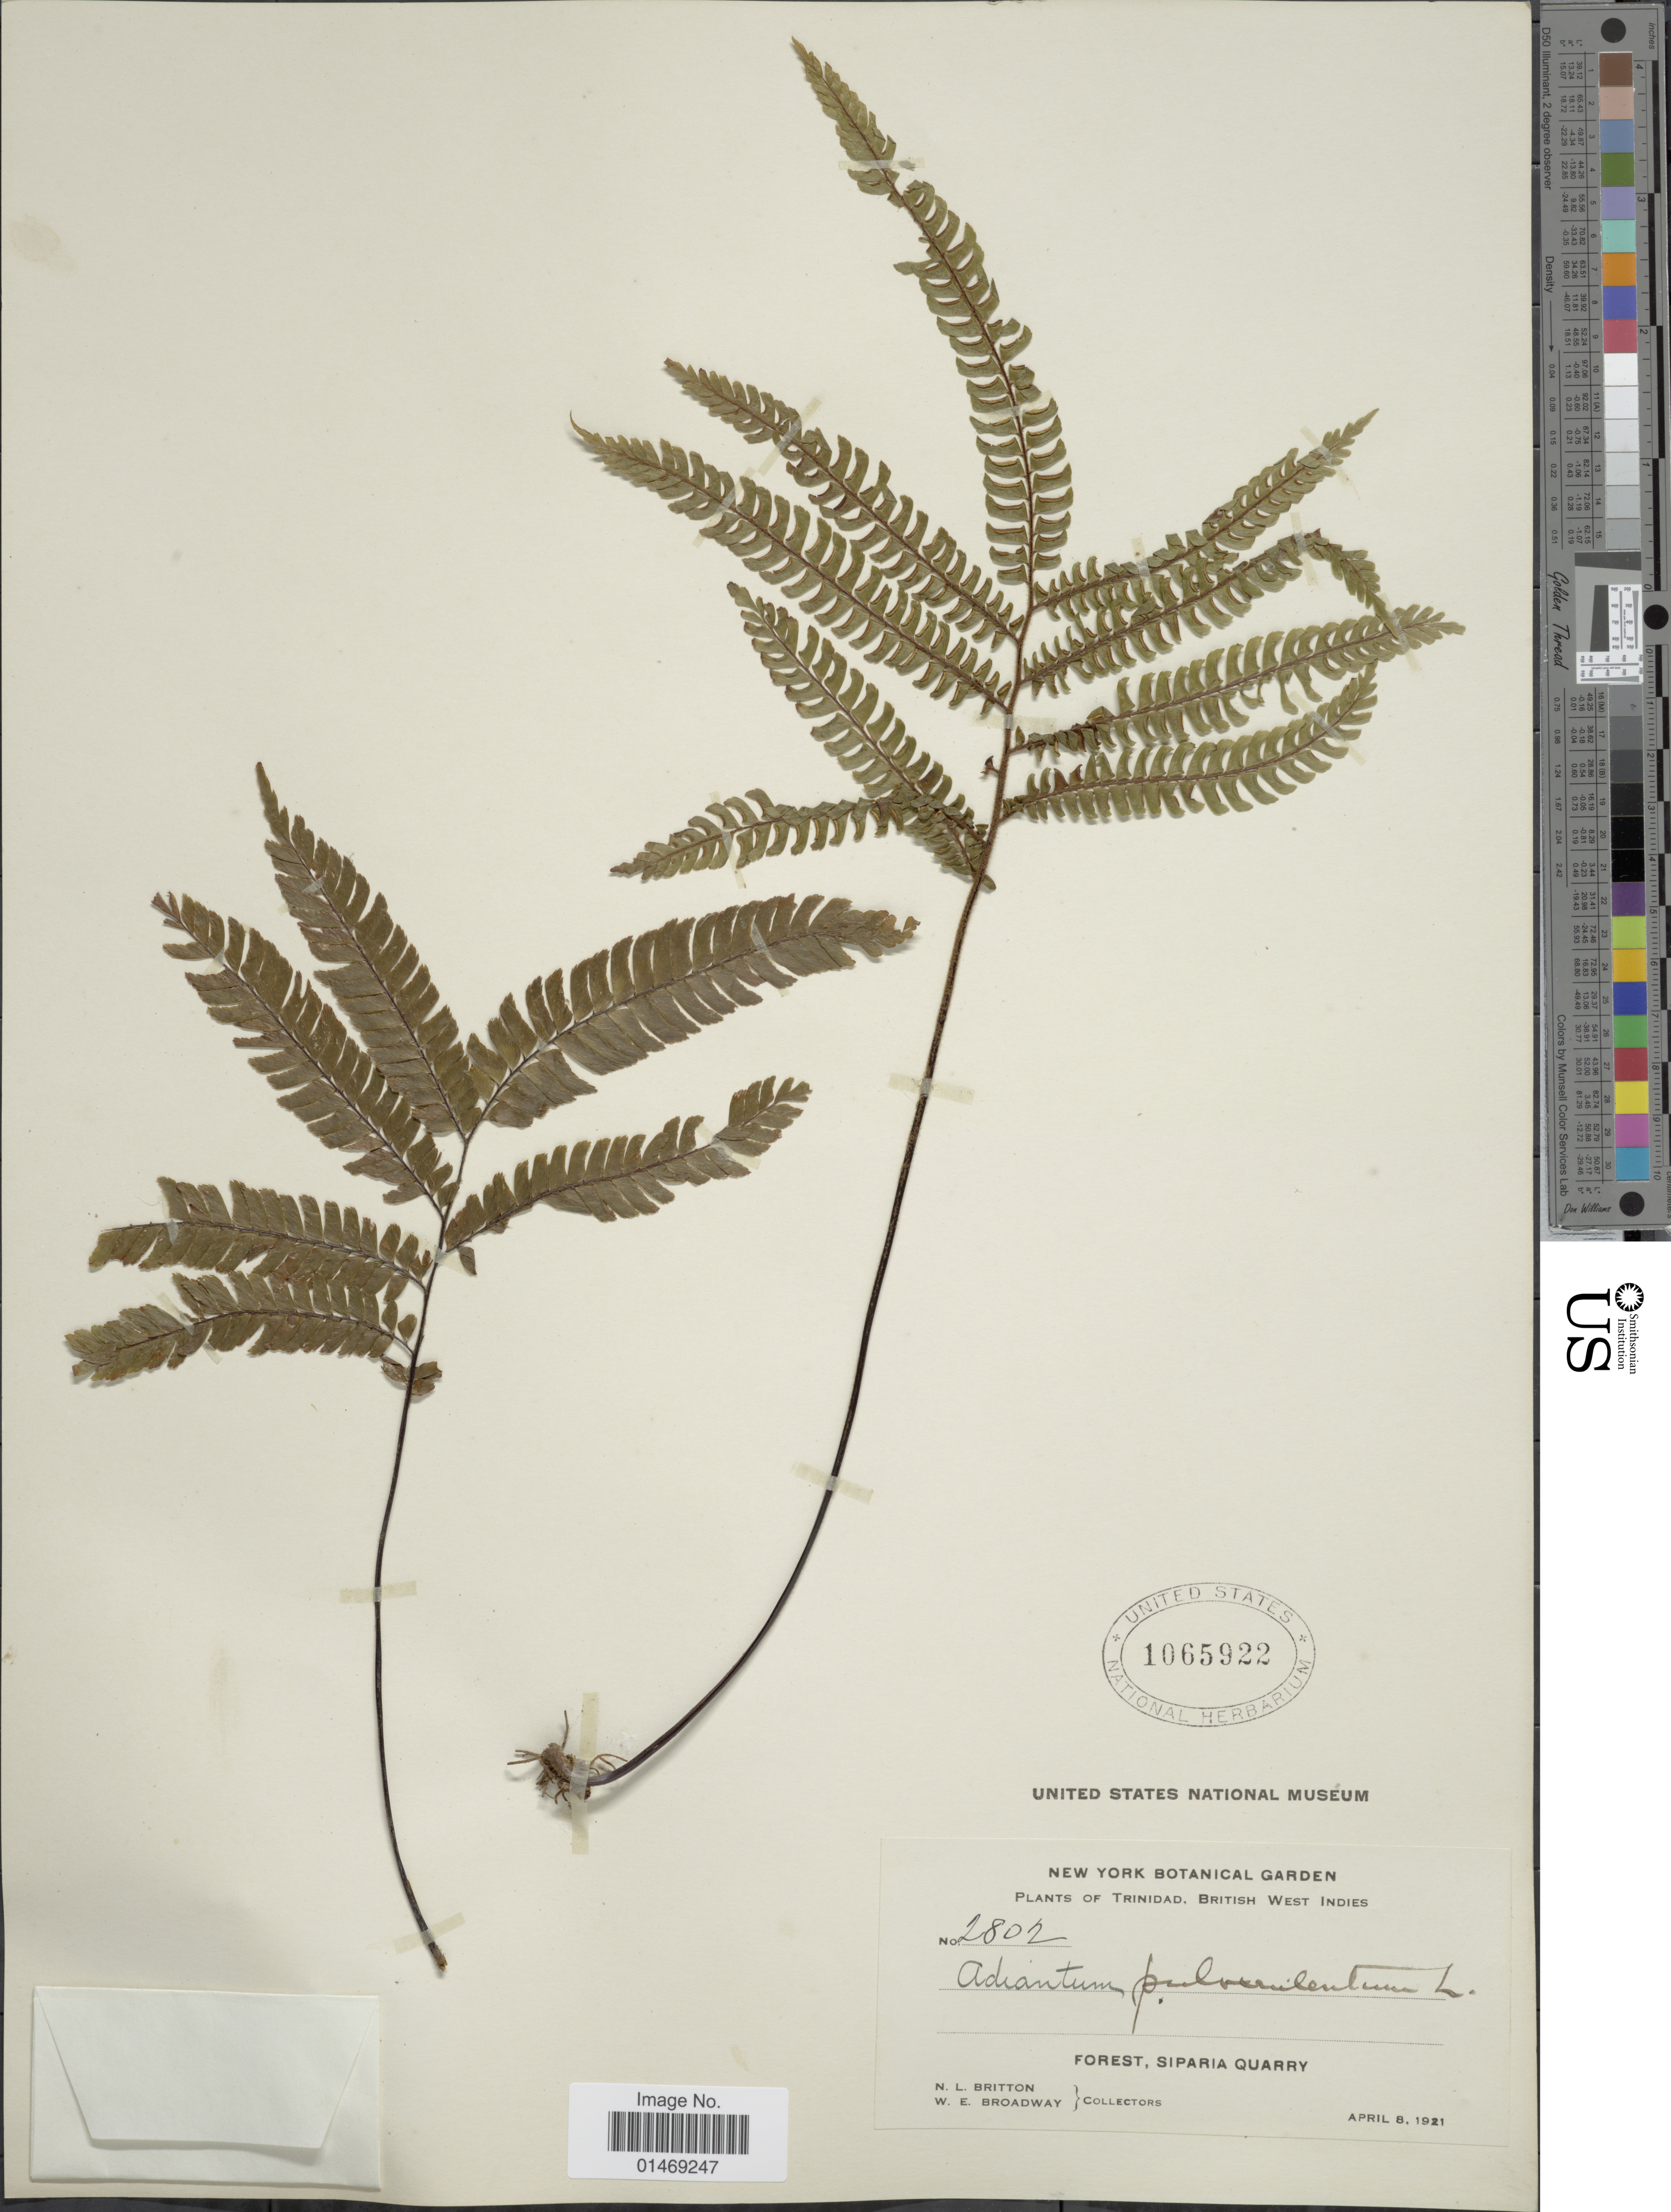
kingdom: Plantae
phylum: Tracheophyta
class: Polypodiopsida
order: Polypodiales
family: Pteridaceae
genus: Adiantum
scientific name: Adiantum pulverulentum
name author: L.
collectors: N. Britton & W. E. Broadway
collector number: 2802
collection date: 1921-04-08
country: Trinidad and Tobago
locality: Trinidad, Forest, Siparia Quarry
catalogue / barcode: US 1065922